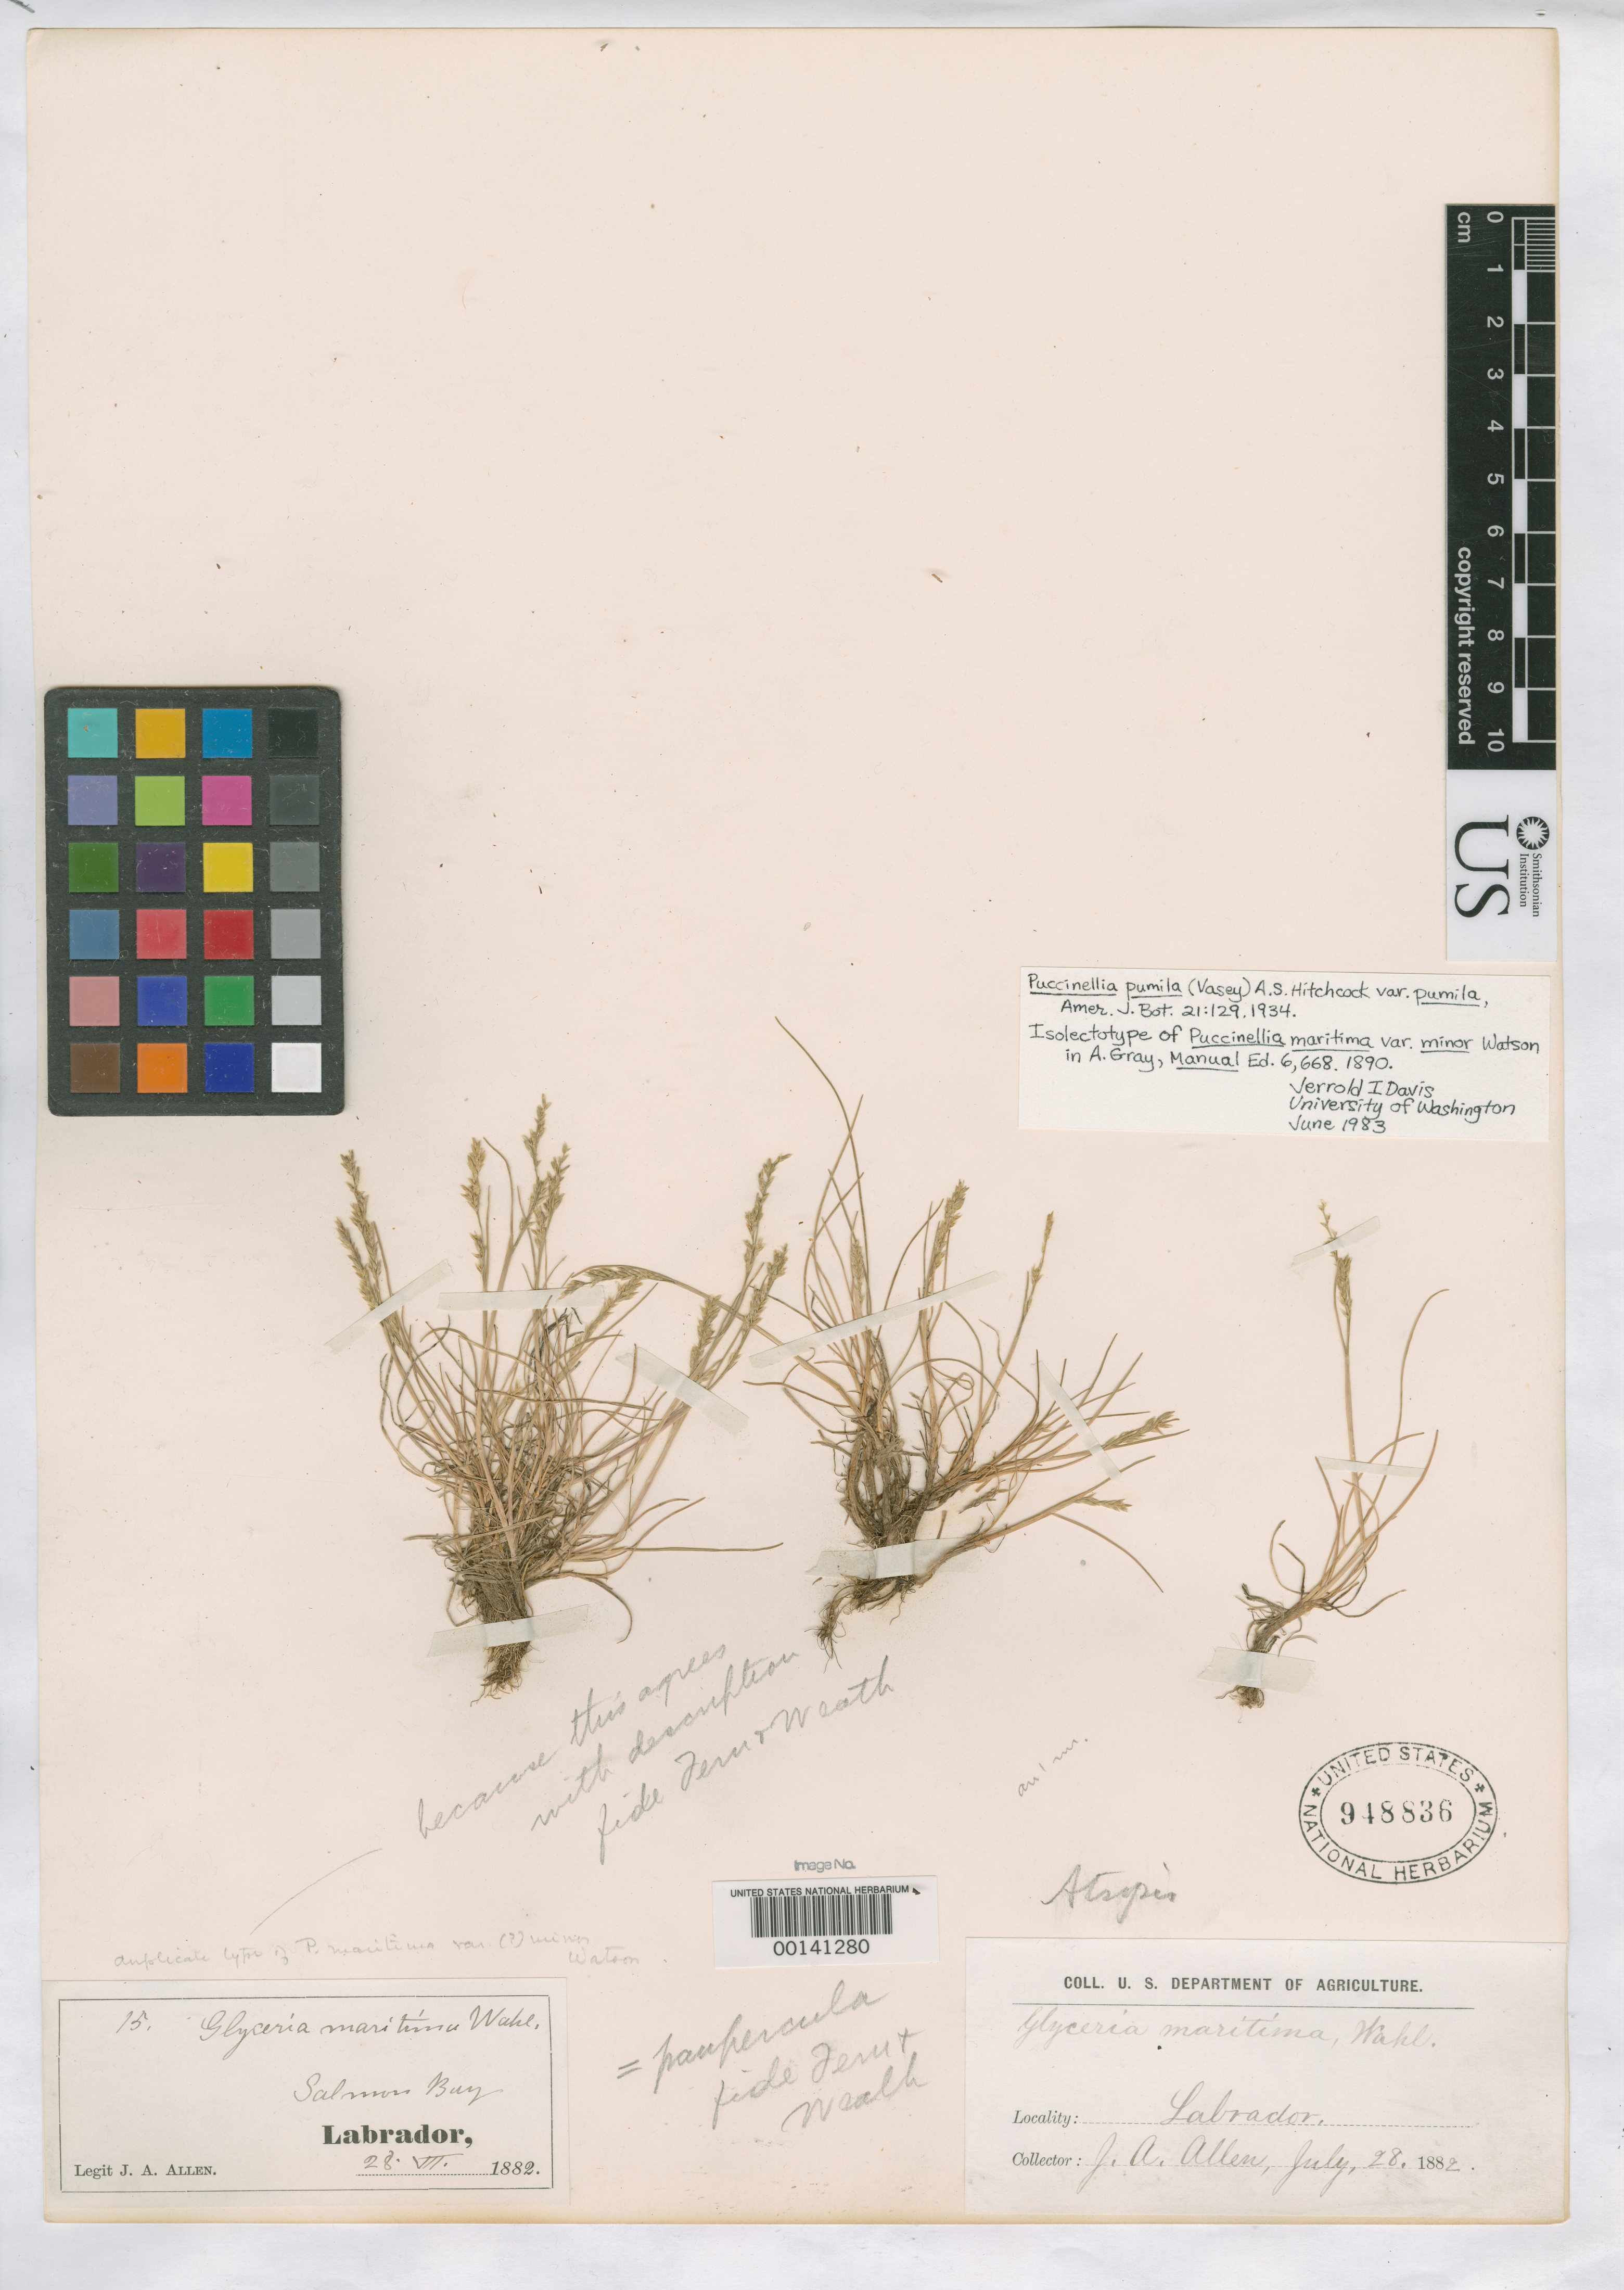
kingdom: Plantae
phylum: Tracheophyta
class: Liliopsida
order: Poales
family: Poaceae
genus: Puccinellia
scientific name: Puccinellia maritima var. minor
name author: S. Watson in A. Gray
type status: Isosyntype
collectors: J. A. Allen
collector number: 15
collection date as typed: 28 Jul 1882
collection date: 1882-07-28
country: Canada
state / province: Newfoundland and Labrador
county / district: Labrador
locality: Labrador, Salmon Bay.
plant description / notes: Specimen annotated as "isolectotype" by J.I. Davis (1983).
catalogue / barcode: US 948836